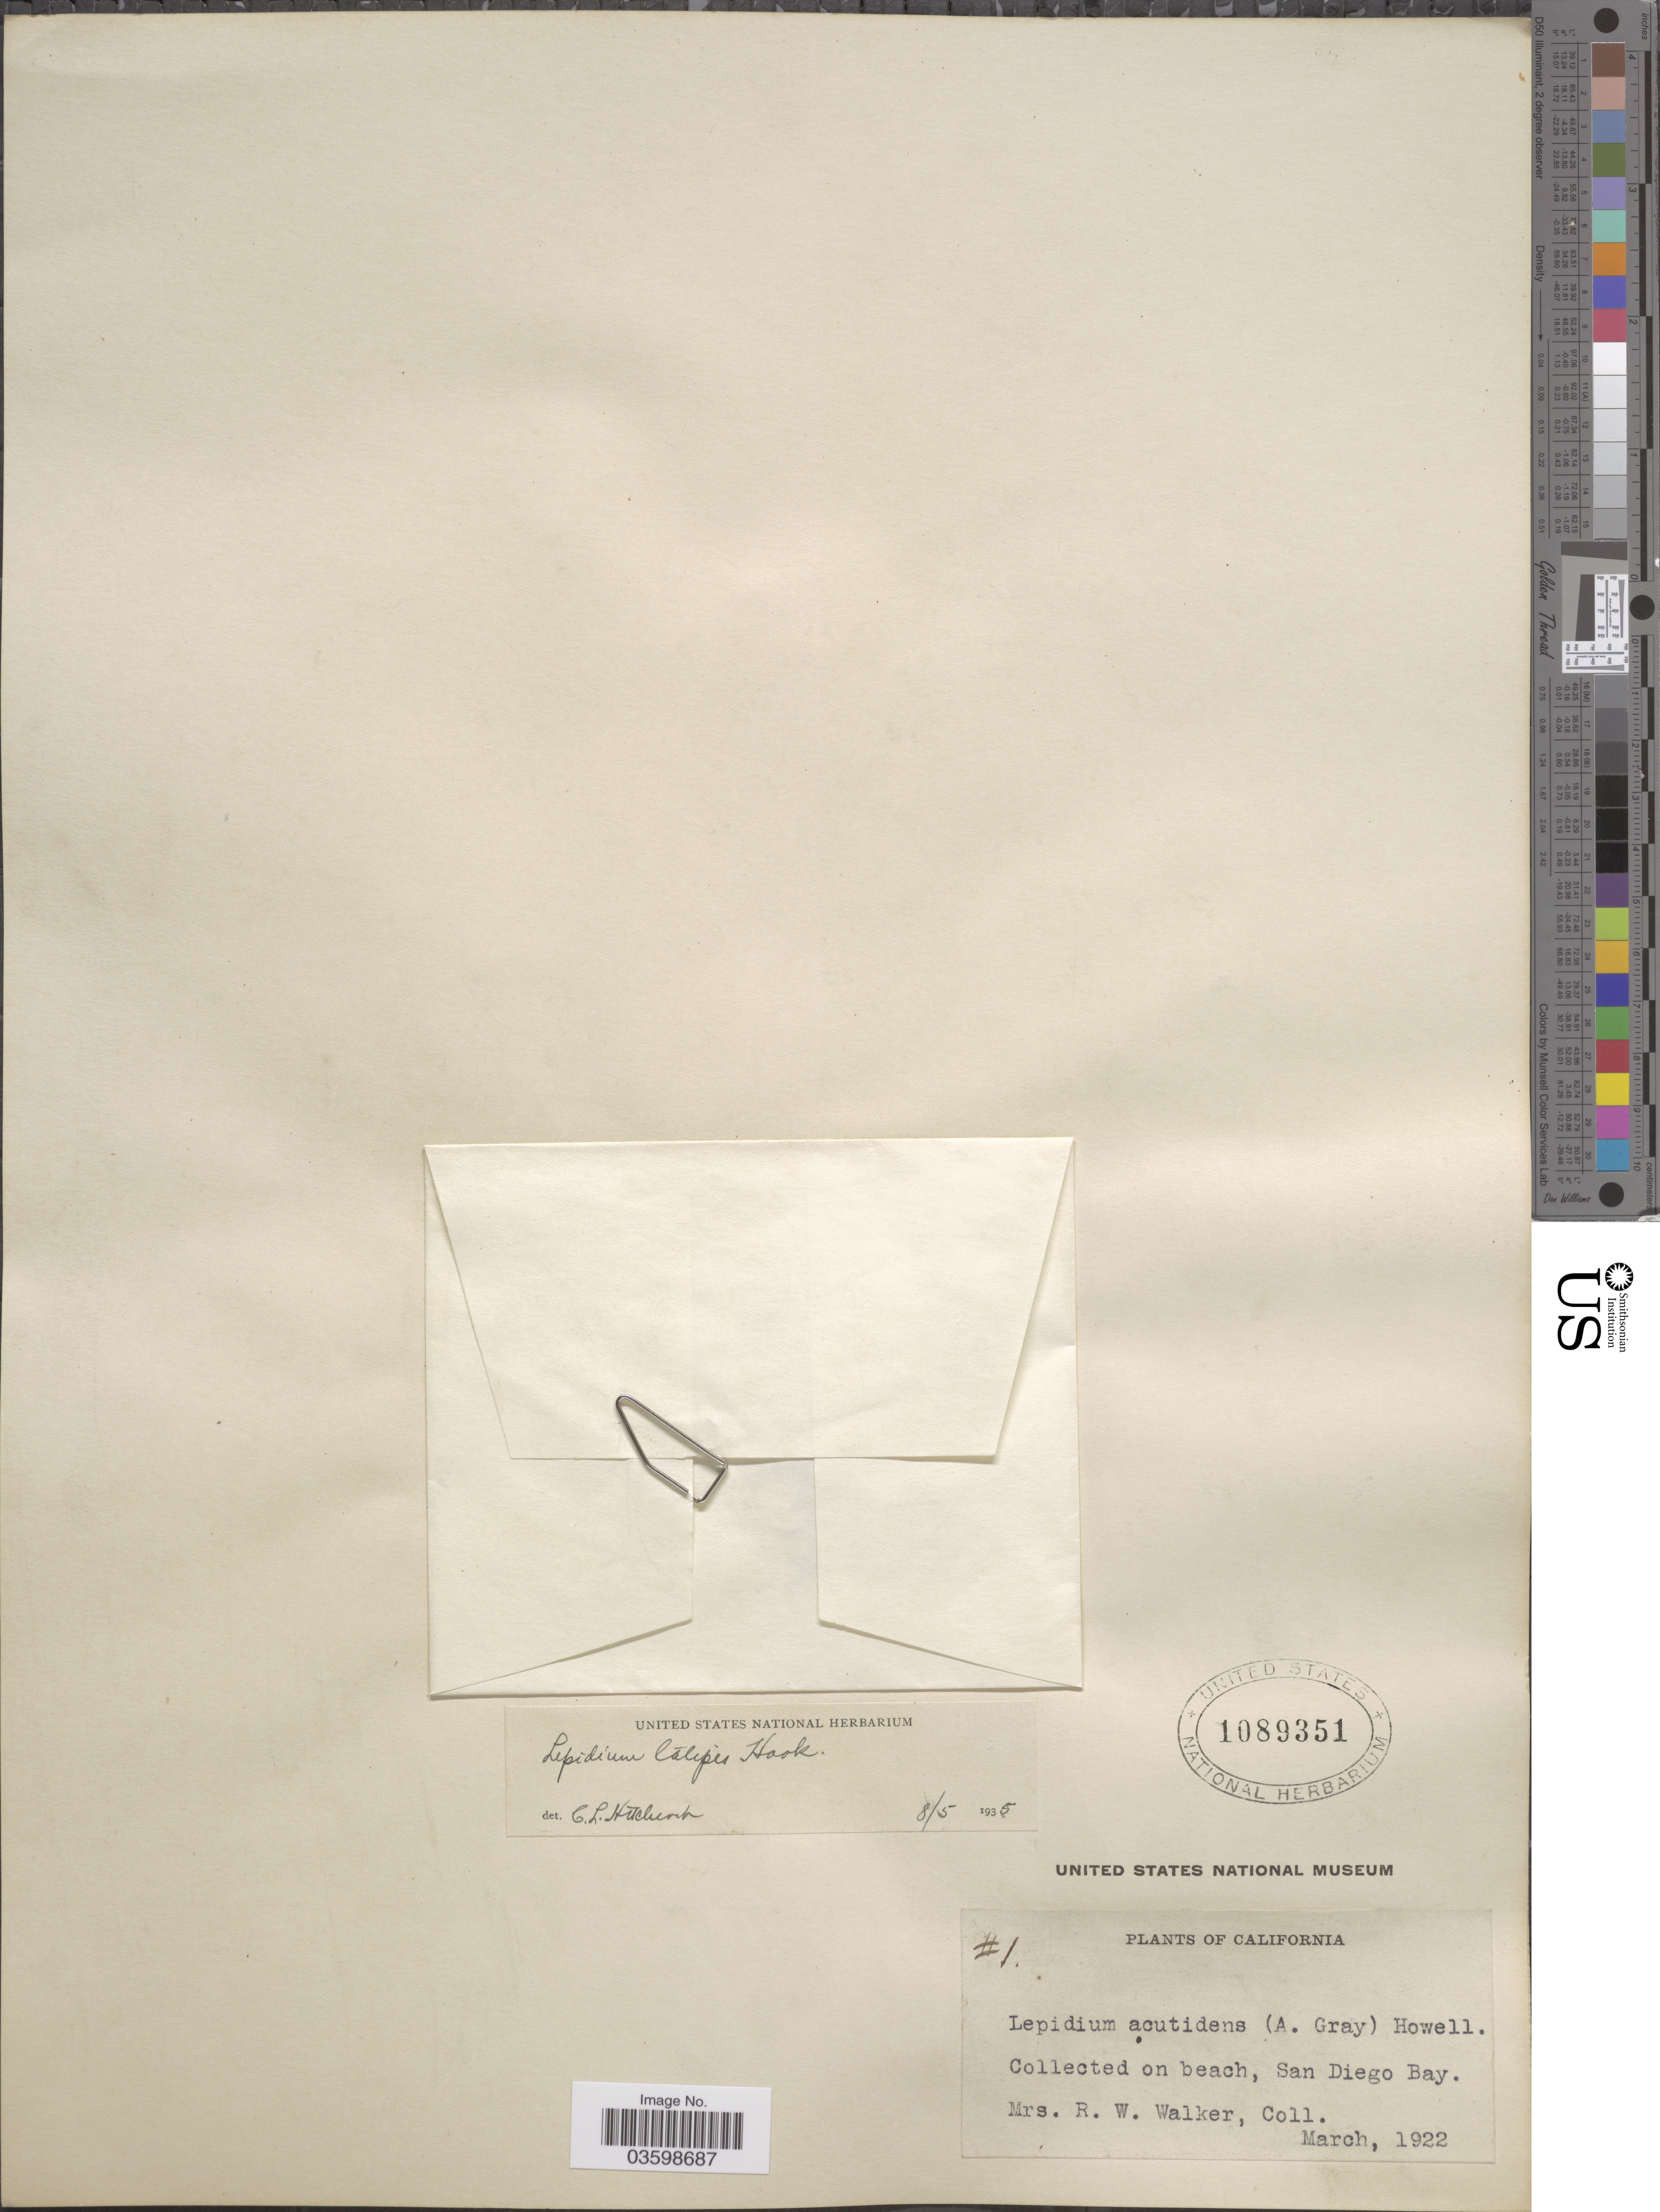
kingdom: Plantae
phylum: Tracheophyta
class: Magnoliopsida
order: Brassicales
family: Brassicaceae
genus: Lepidium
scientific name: Lepidium latipes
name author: Hook.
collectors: R. Walker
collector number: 1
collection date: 1922-03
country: United States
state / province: California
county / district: San Diego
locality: On beach, San Diego Bay.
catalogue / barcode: US 1089351